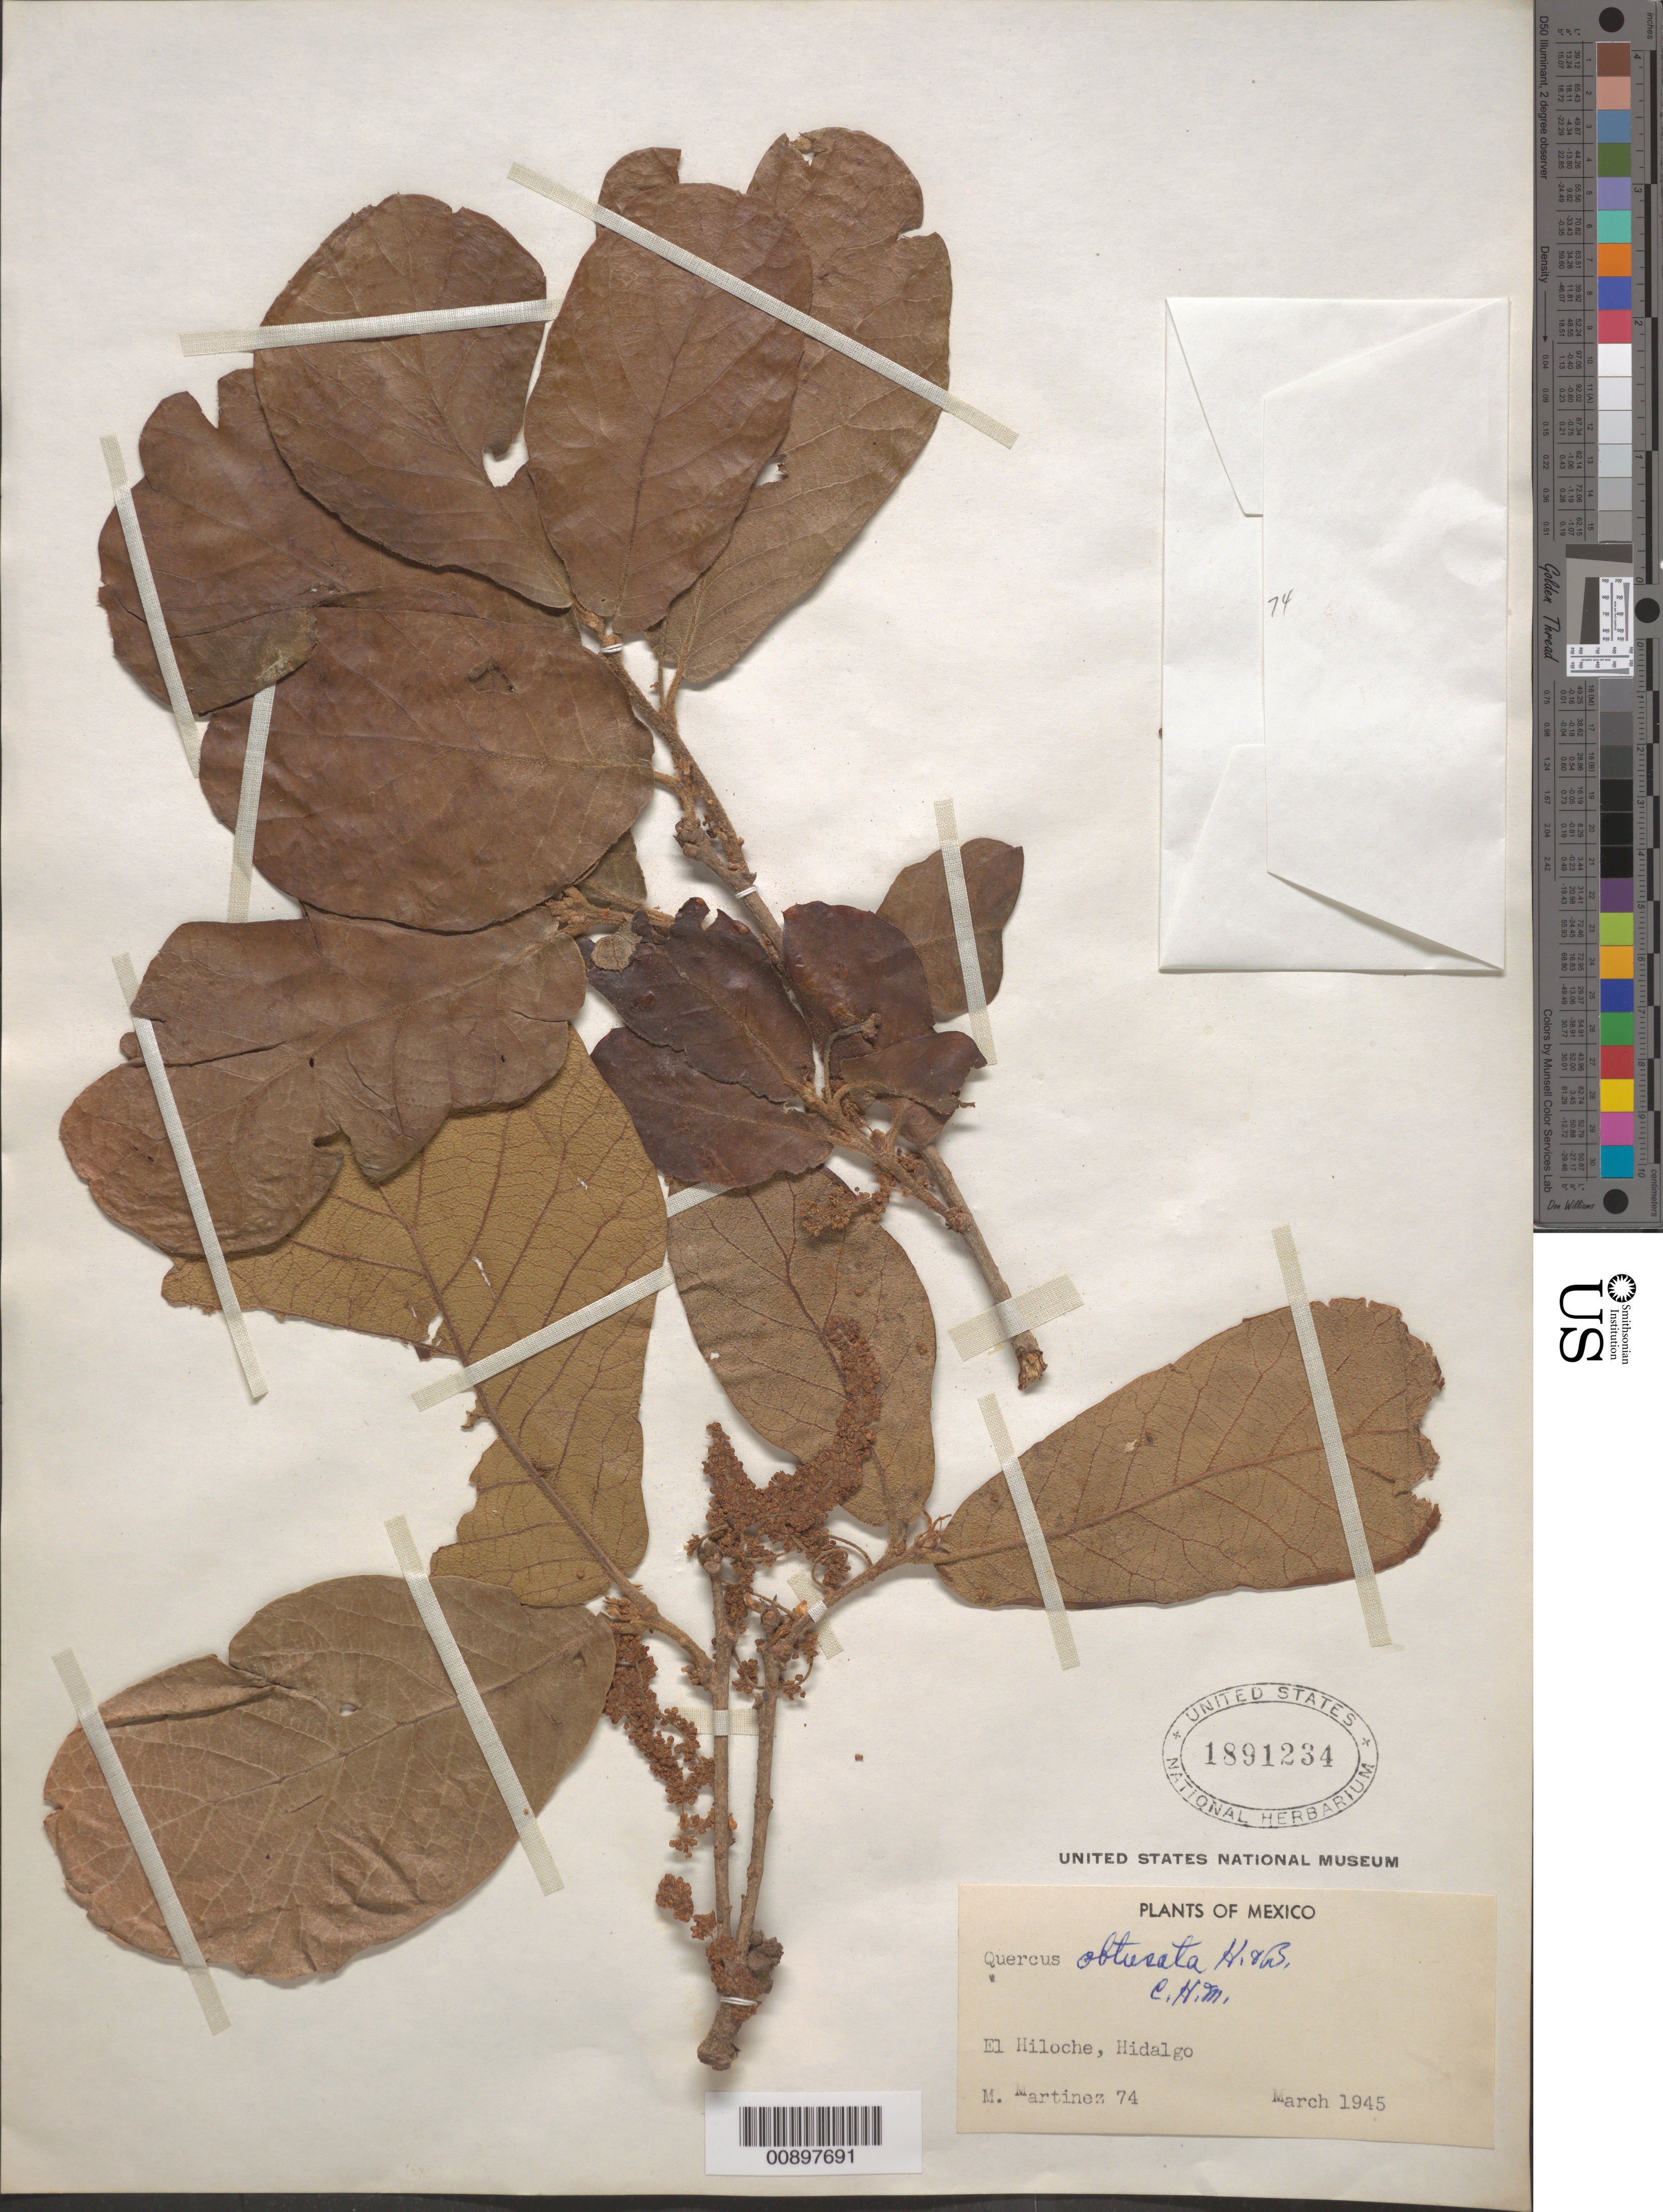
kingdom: Plantae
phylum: Tracheophyta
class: Magnoliopsida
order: Fagales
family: Fagaceae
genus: Quercus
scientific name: Quercus obtusata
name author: Humb. & Bonpl.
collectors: M. Martinez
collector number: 74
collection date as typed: Mar 1945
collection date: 1945-03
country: Mexico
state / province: Hidalgo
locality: El Hiloche, Hidalgo.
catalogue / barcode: US 1891234